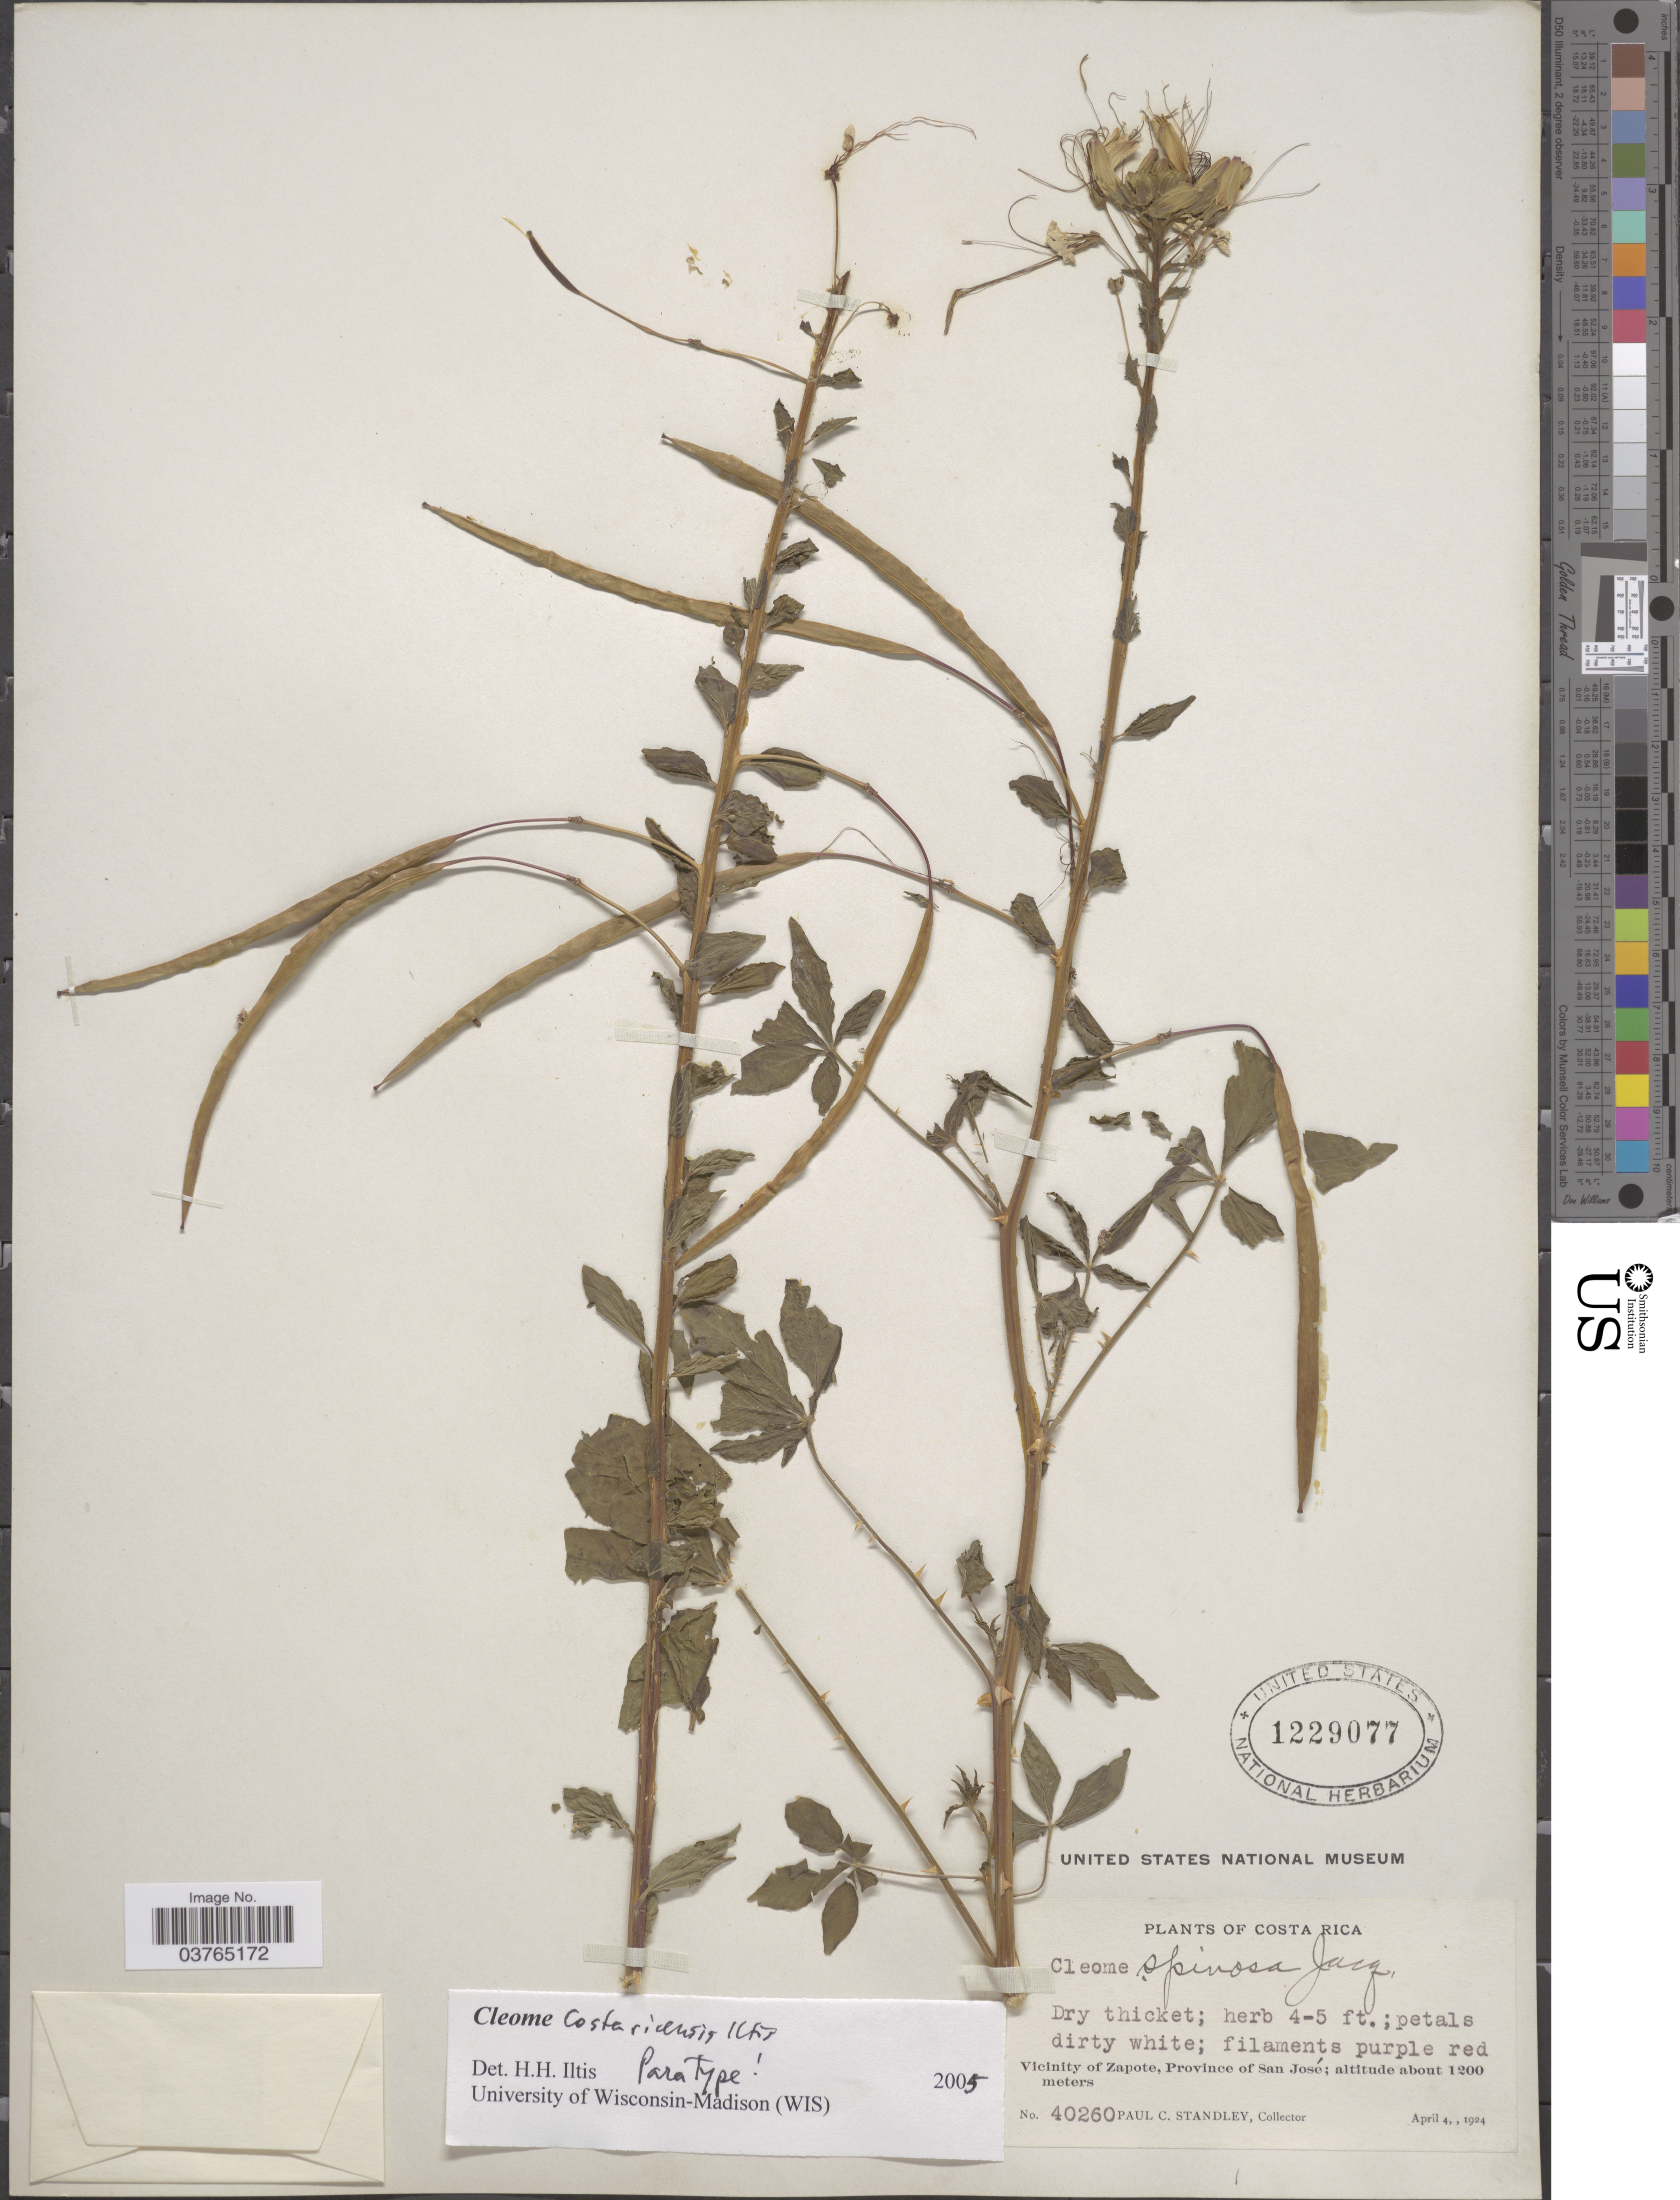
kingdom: Plantae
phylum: Tracheophyta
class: Magnoliopsida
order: Brassicales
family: Cleomaceae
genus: Tarenaya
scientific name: Tarenaya costaricensis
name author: (Iltis) Iltis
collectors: P. C. Standley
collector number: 40260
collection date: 1924-04-04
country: Costa Rica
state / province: San José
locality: Vicinity of Zapote.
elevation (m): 1200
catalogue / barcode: US 1229077